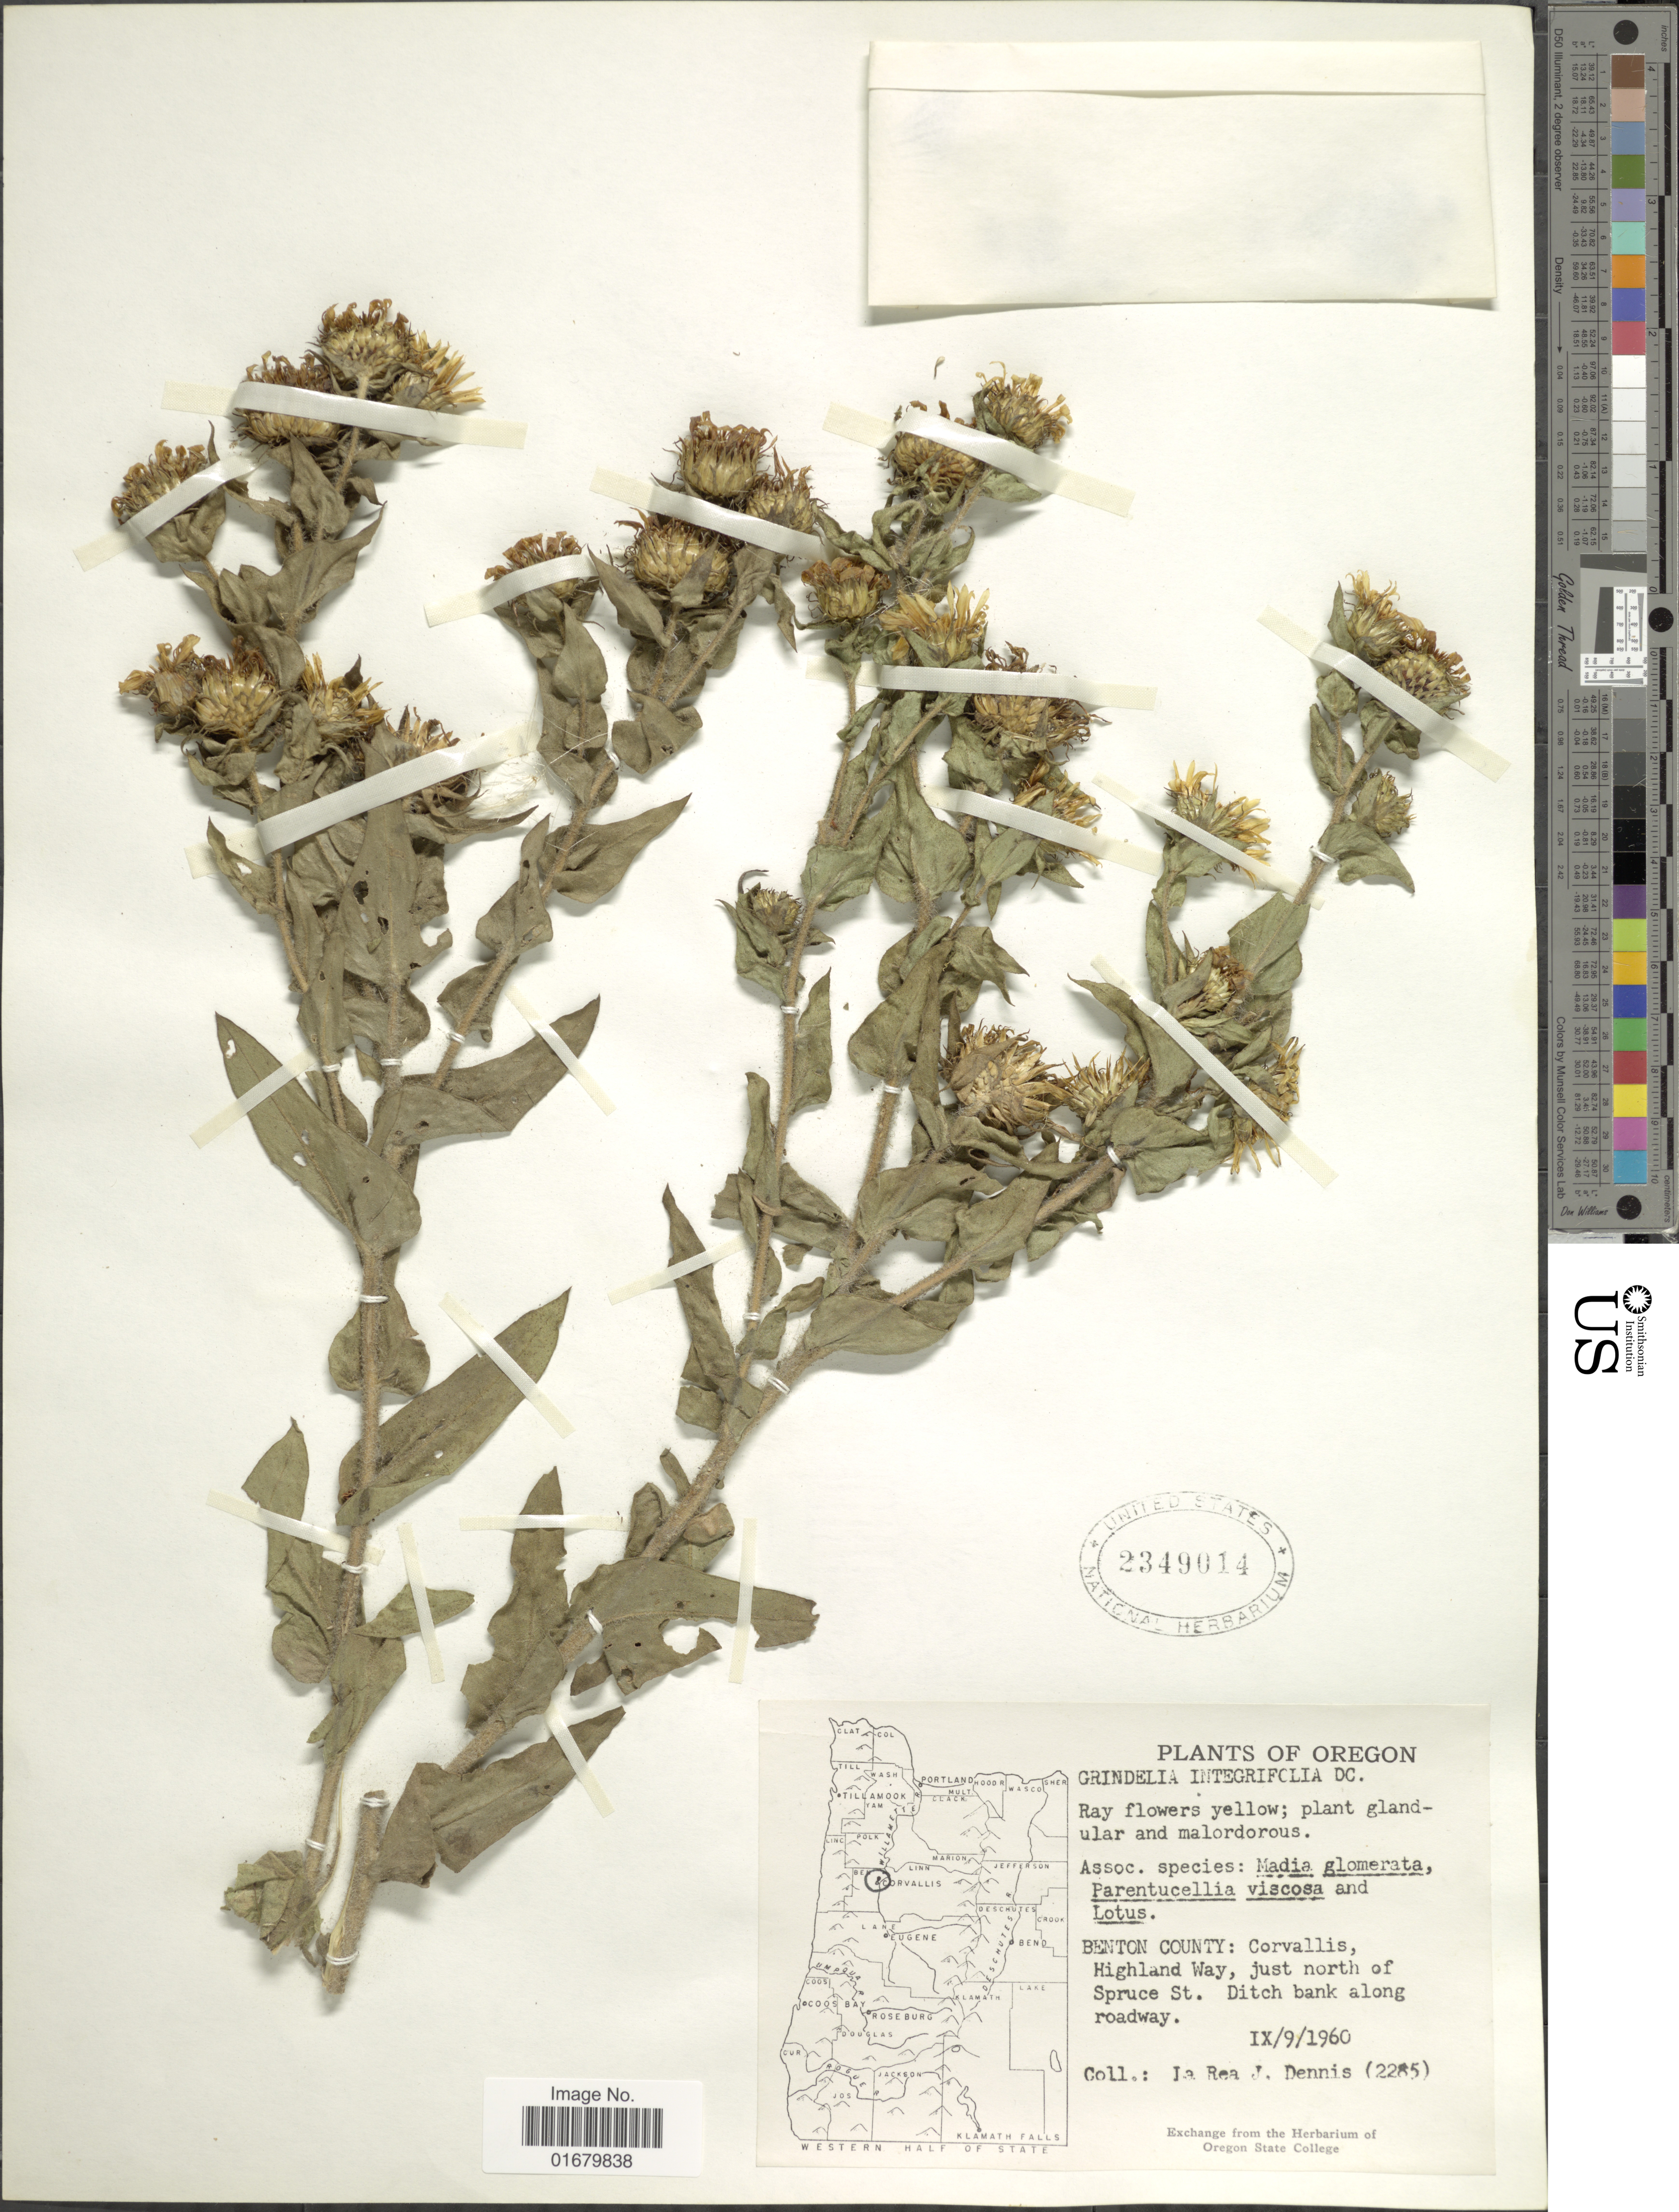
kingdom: Plantae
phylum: Tracheophyta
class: Magnoliopsida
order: Asterales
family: Asteraceae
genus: Grindelia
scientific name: Grindelia integrifolia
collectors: L. Dennis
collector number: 2285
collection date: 1960-09-09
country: United States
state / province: Oregon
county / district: Benton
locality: Benton County: Corvallis, Highland Way, just north of Spruce St. Ditch bank along roadway.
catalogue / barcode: US 2349614